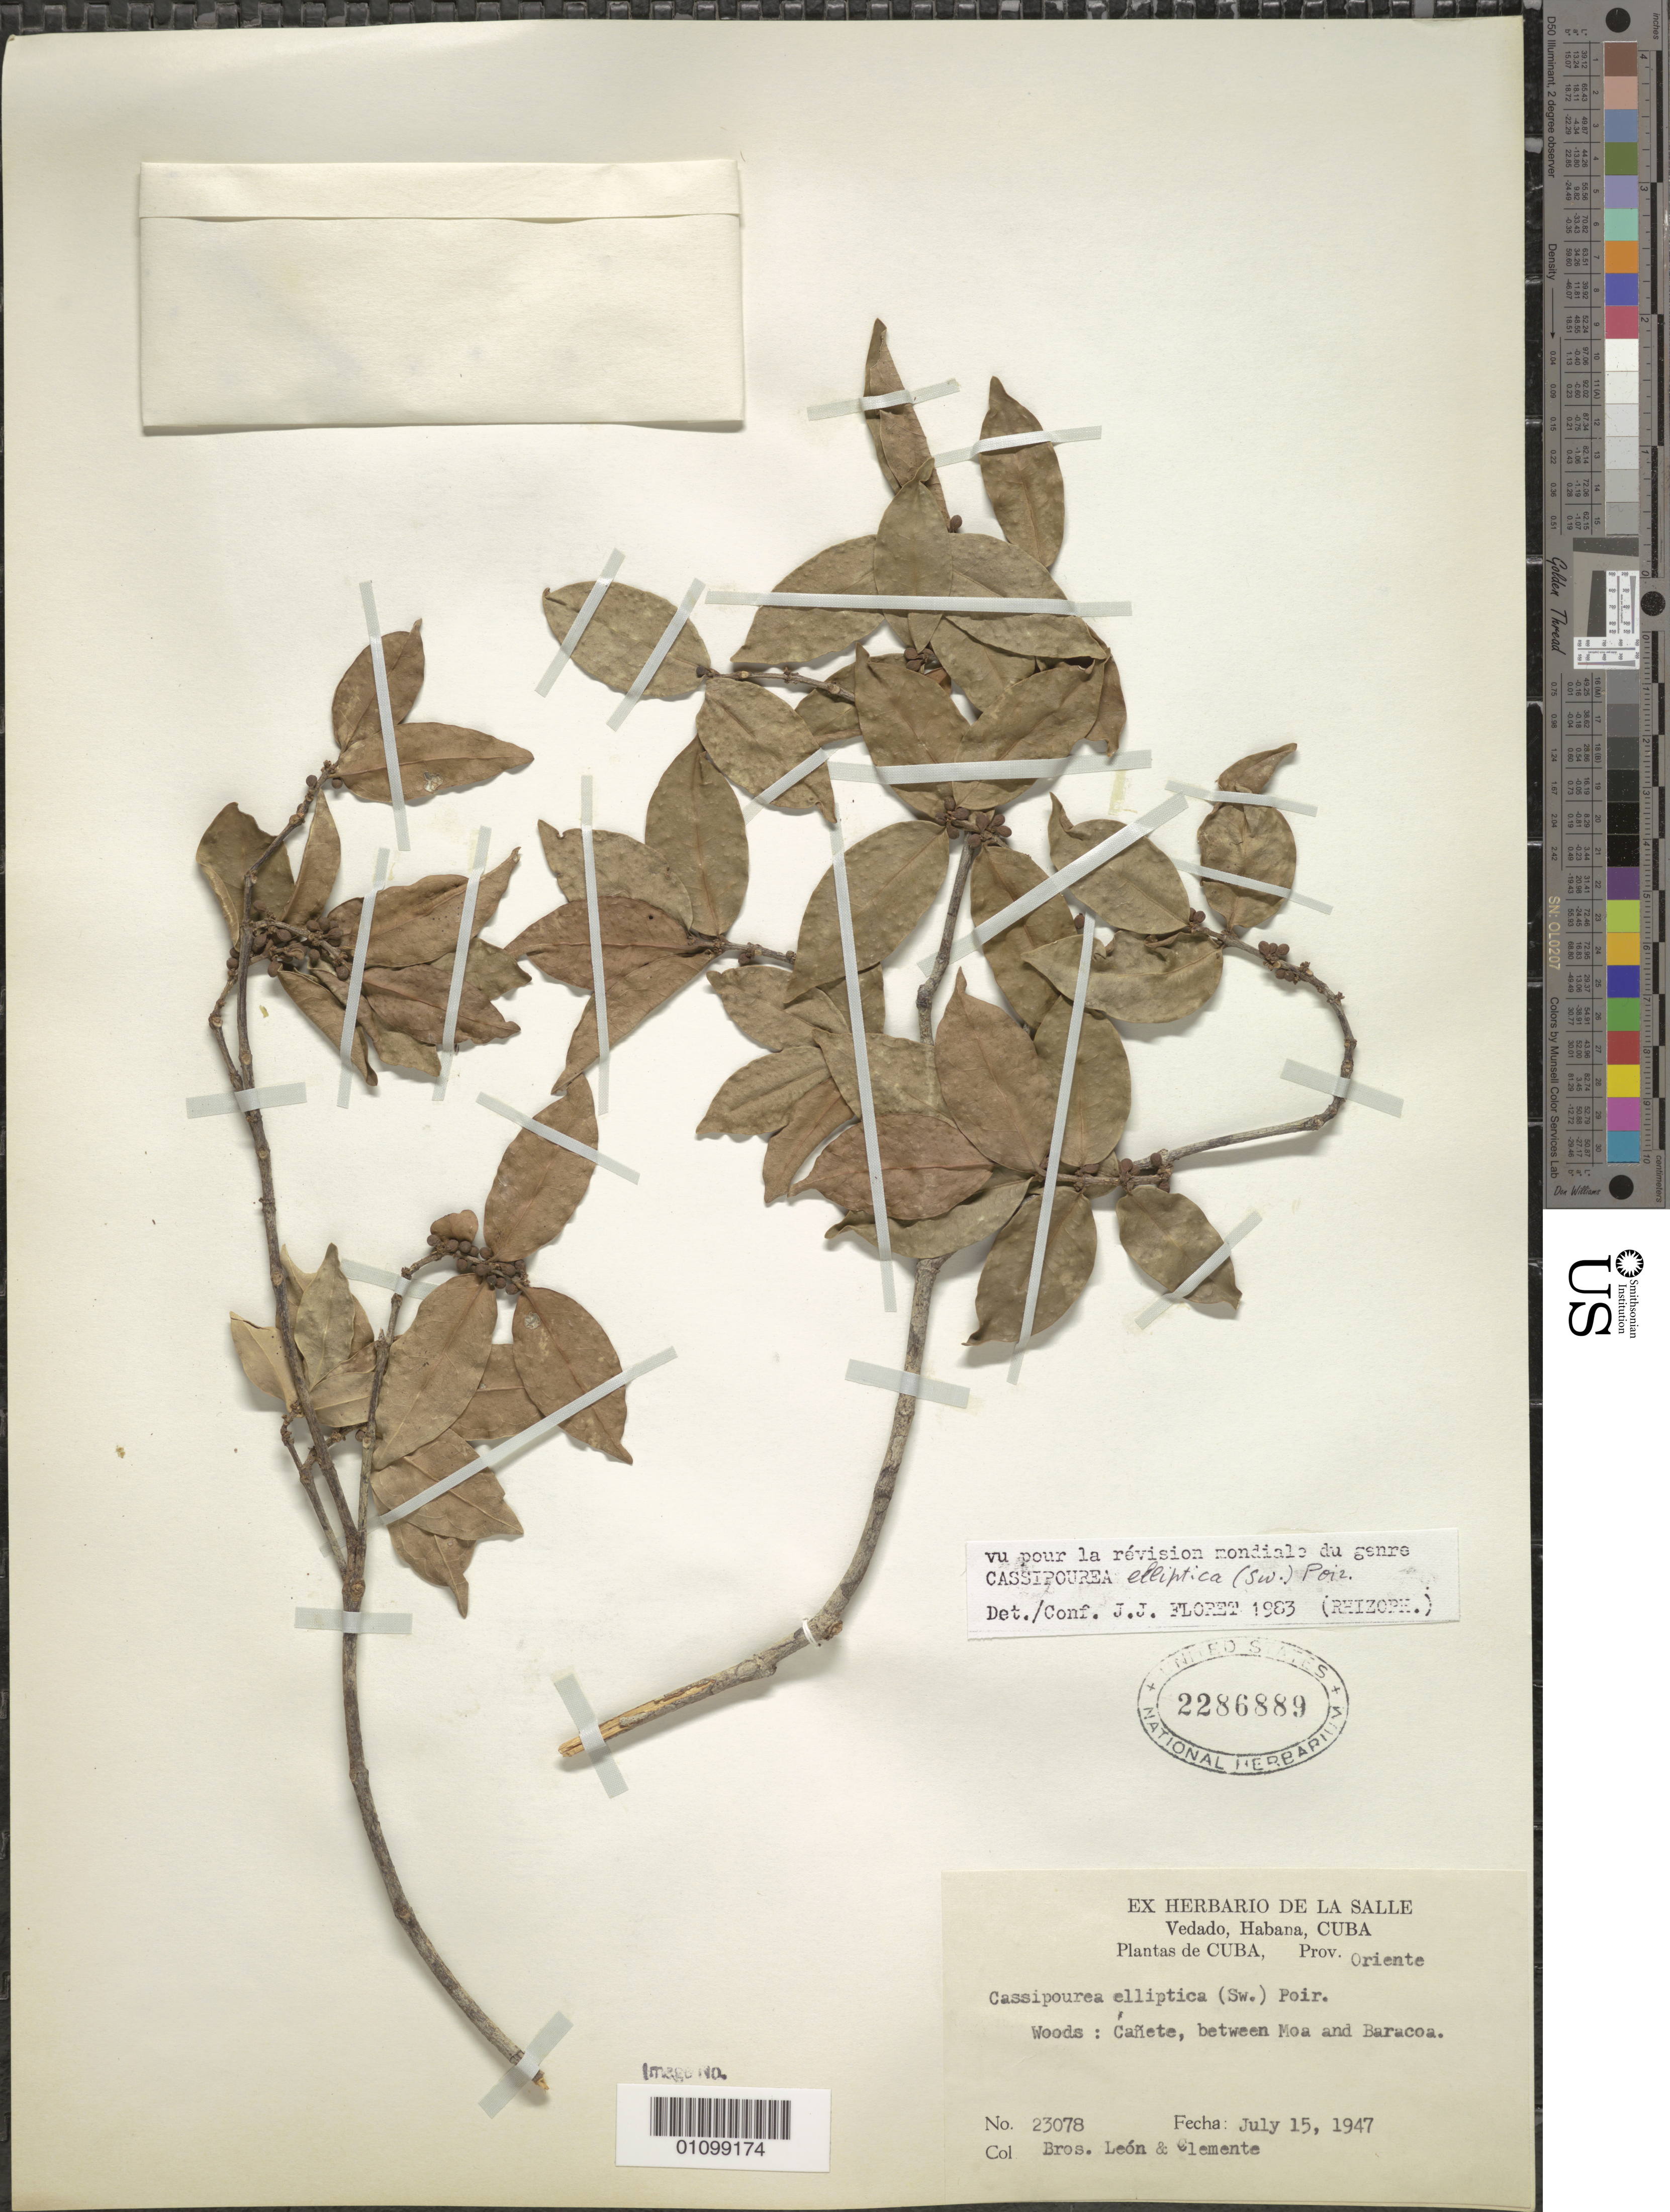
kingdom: Plantae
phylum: Tracheophyta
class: Magnoliopsida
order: Malpighiales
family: Rhizophoraceae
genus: Cassipourea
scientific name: Cassipourea elliptica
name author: (Sw.) Poir.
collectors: Bro. León & Bro. Clemente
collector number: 23078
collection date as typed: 15 Jul 1947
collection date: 1947-07-15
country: Cuba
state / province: Holguín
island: Cuba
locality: Woods: Canete, between Moa and Baracoa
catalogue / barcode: US 2286889